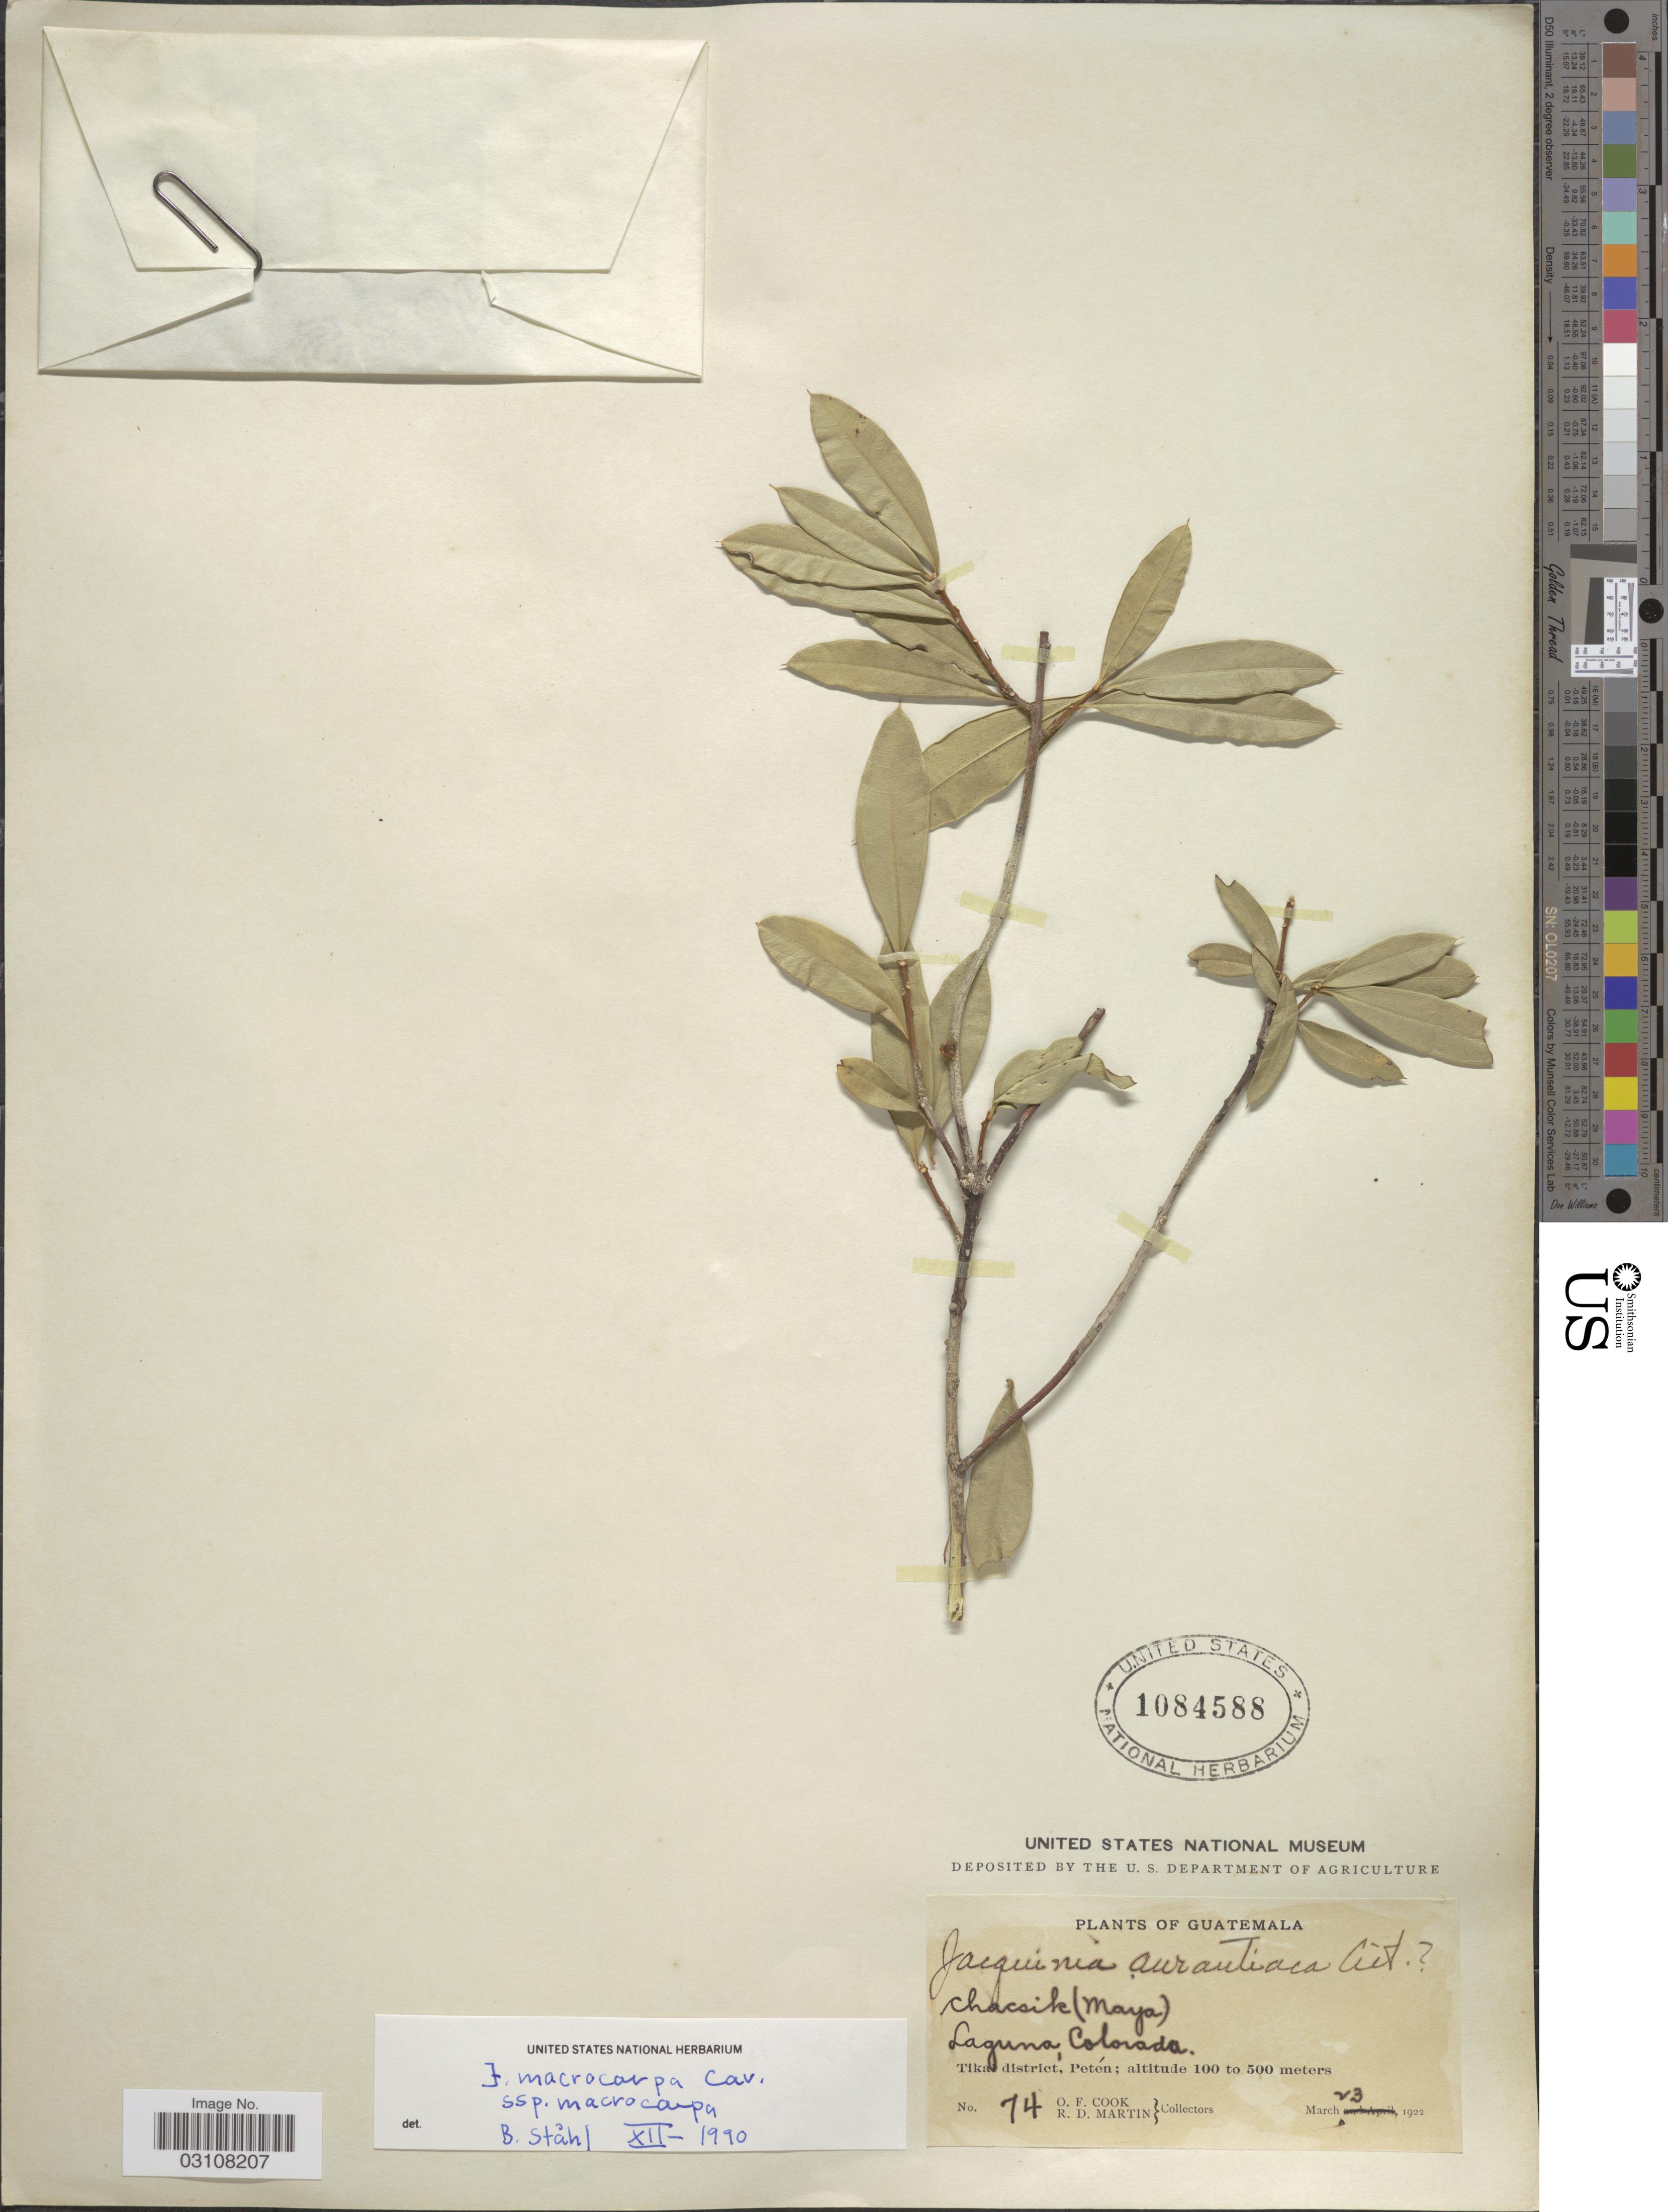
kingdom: Plantae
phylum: Tracheophyta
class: Magnoliopsida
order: Ericales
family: Primulaceae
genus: Jacquinia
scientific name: Jacquinia macrocarpa subsp. macrocarpa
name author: Cav.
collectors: O. F. Cook & R. D. Martin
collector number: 74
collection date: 1922-03-23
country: Guatemala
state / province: El Petén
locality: Laguna Colorada. Tikai district, Petén.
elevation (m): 100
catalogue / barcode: US 1084588